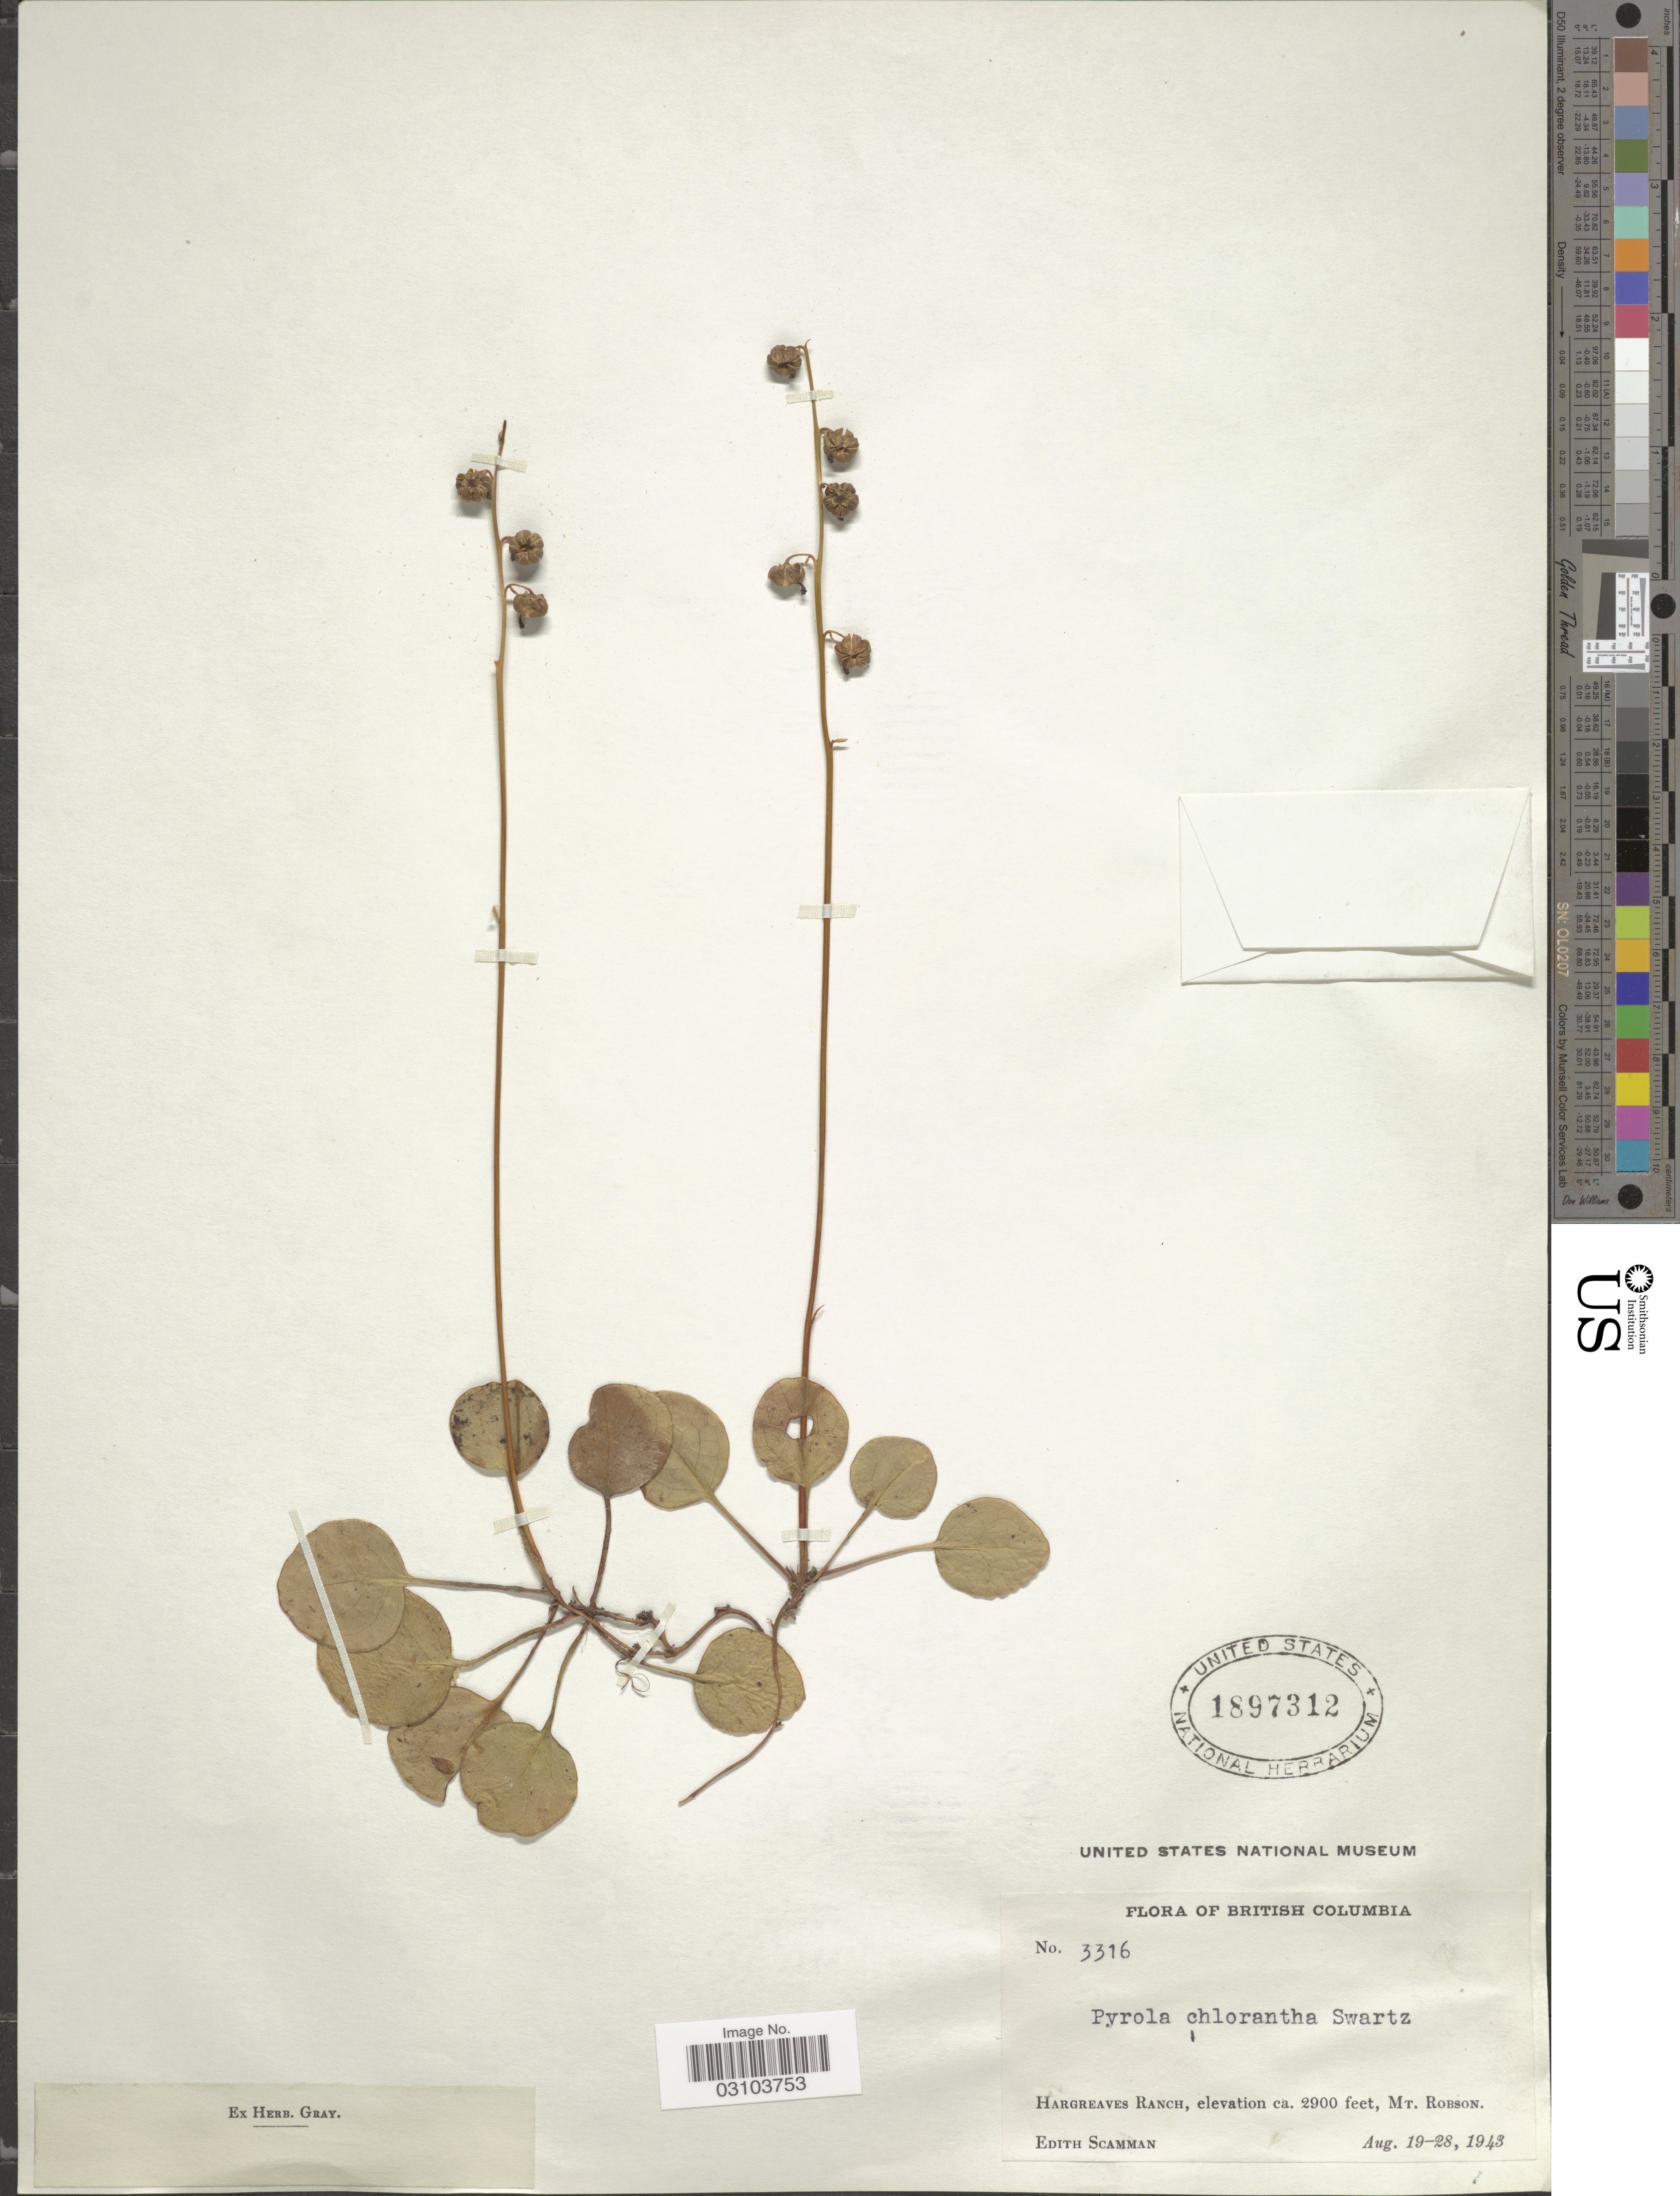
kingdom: Plantae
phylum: Tracheophyta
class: Magnoliopsida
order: Ericales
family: Ericaceae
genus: Pyrola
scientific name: Pyrola chlorantha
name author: Schweigg.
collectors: E. Scamman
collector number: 3316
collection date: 1943-08-19/1943-08-28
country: Canada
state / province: British Columbia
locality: Hargreaves Ranch, Mt. Robson.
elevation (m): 884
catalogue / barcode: US 1897312